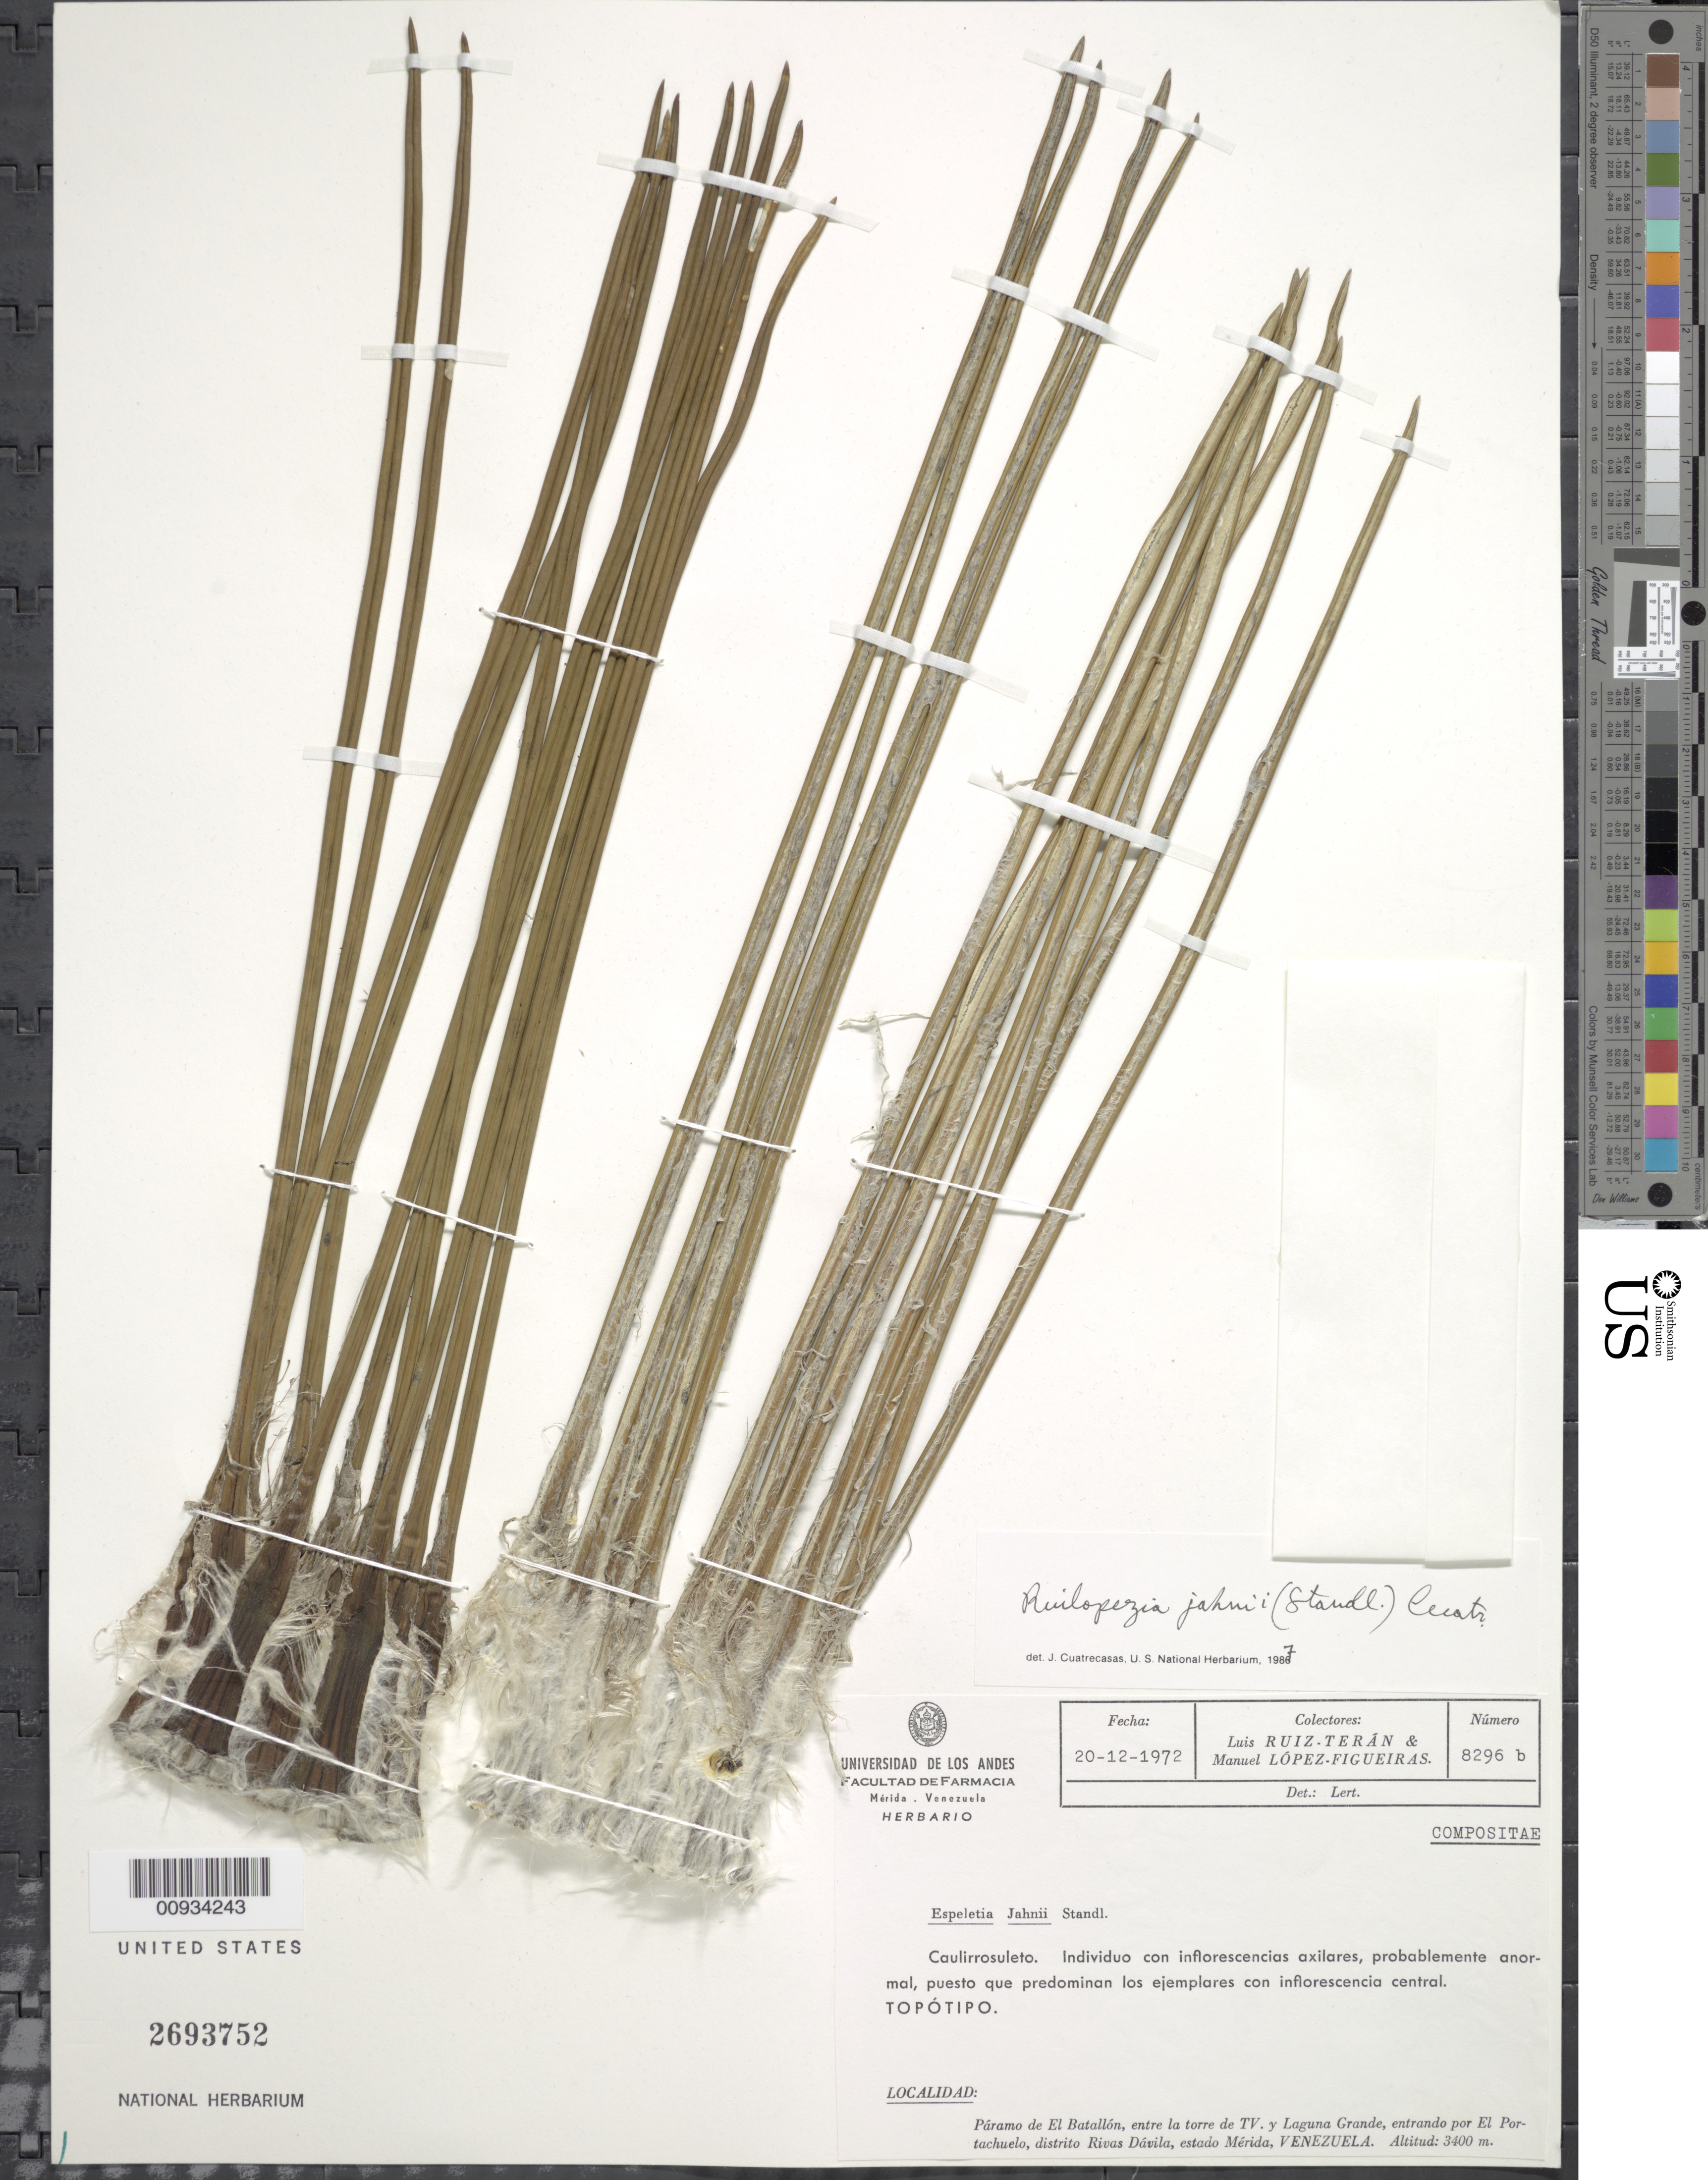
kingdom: Plantae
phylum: Tracheophyta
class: Magnoliopsida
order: Asterales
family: Asteraceae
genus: Ruilopezia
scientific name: Ruilopezia jahnii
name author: (Standl.) Cuatrec.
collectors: L. E. Ruíz-Terán, M. López Figueiras, J. J. Wurdack & M. L. Wurdack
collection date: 1972-12-20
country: Venezuela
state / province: Mérida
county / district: Rivas Dávila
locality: Páramo de El Batallón. Páramo de El Batallón, entre la torre de TV. y Laguna Grande, entramdo por El Portachuelo.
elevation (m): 3400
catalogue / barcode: US 2693752